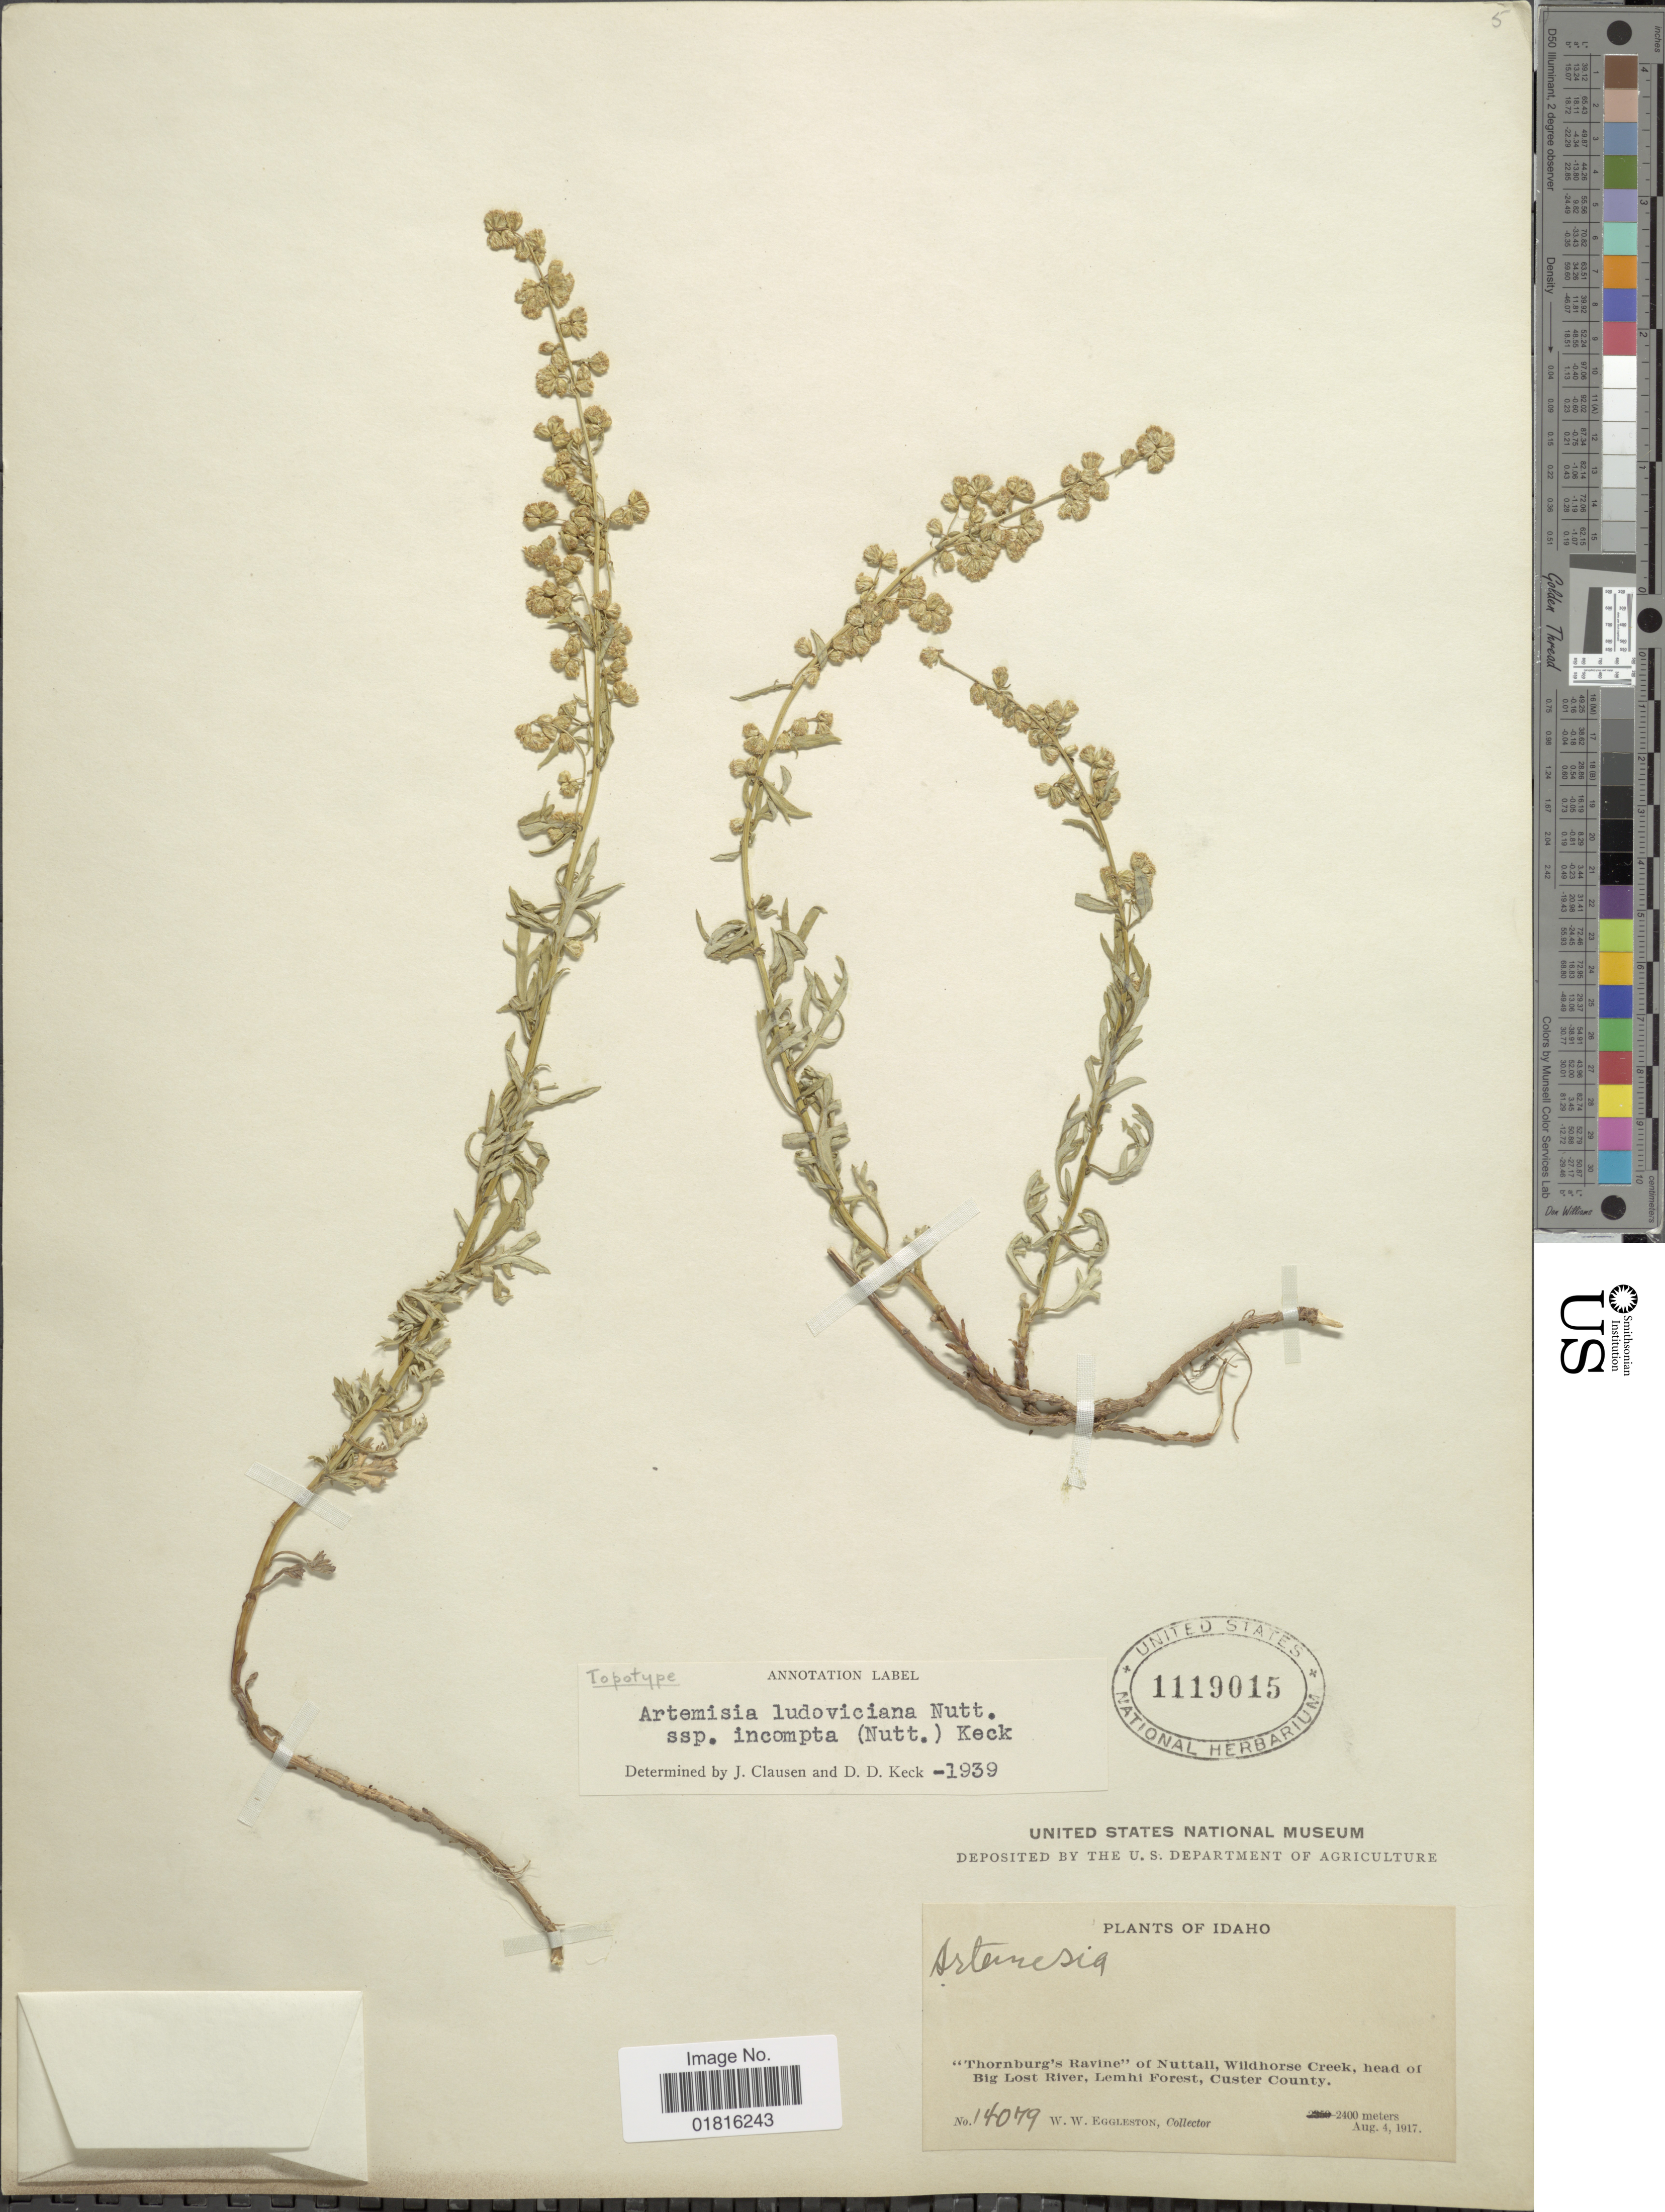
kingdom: Plantae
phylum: Tracheophyta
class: Magnoliopsida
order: Asterales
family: Asteraceae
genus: Artemisia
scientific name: Artemisia ludoviciana subsp. incompta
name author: (Nutt.) D.D. Keck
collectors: W. W. Eggleston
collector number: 14079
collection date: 1917-08-04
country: United States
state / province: Idaho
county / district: Custer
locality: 'Thronburg's Ravine' of Nuttall, Wildhorse Creek, head of Big Lost River, Lemhi Forest, Custer County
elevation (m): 2400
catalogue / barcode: US 1119015